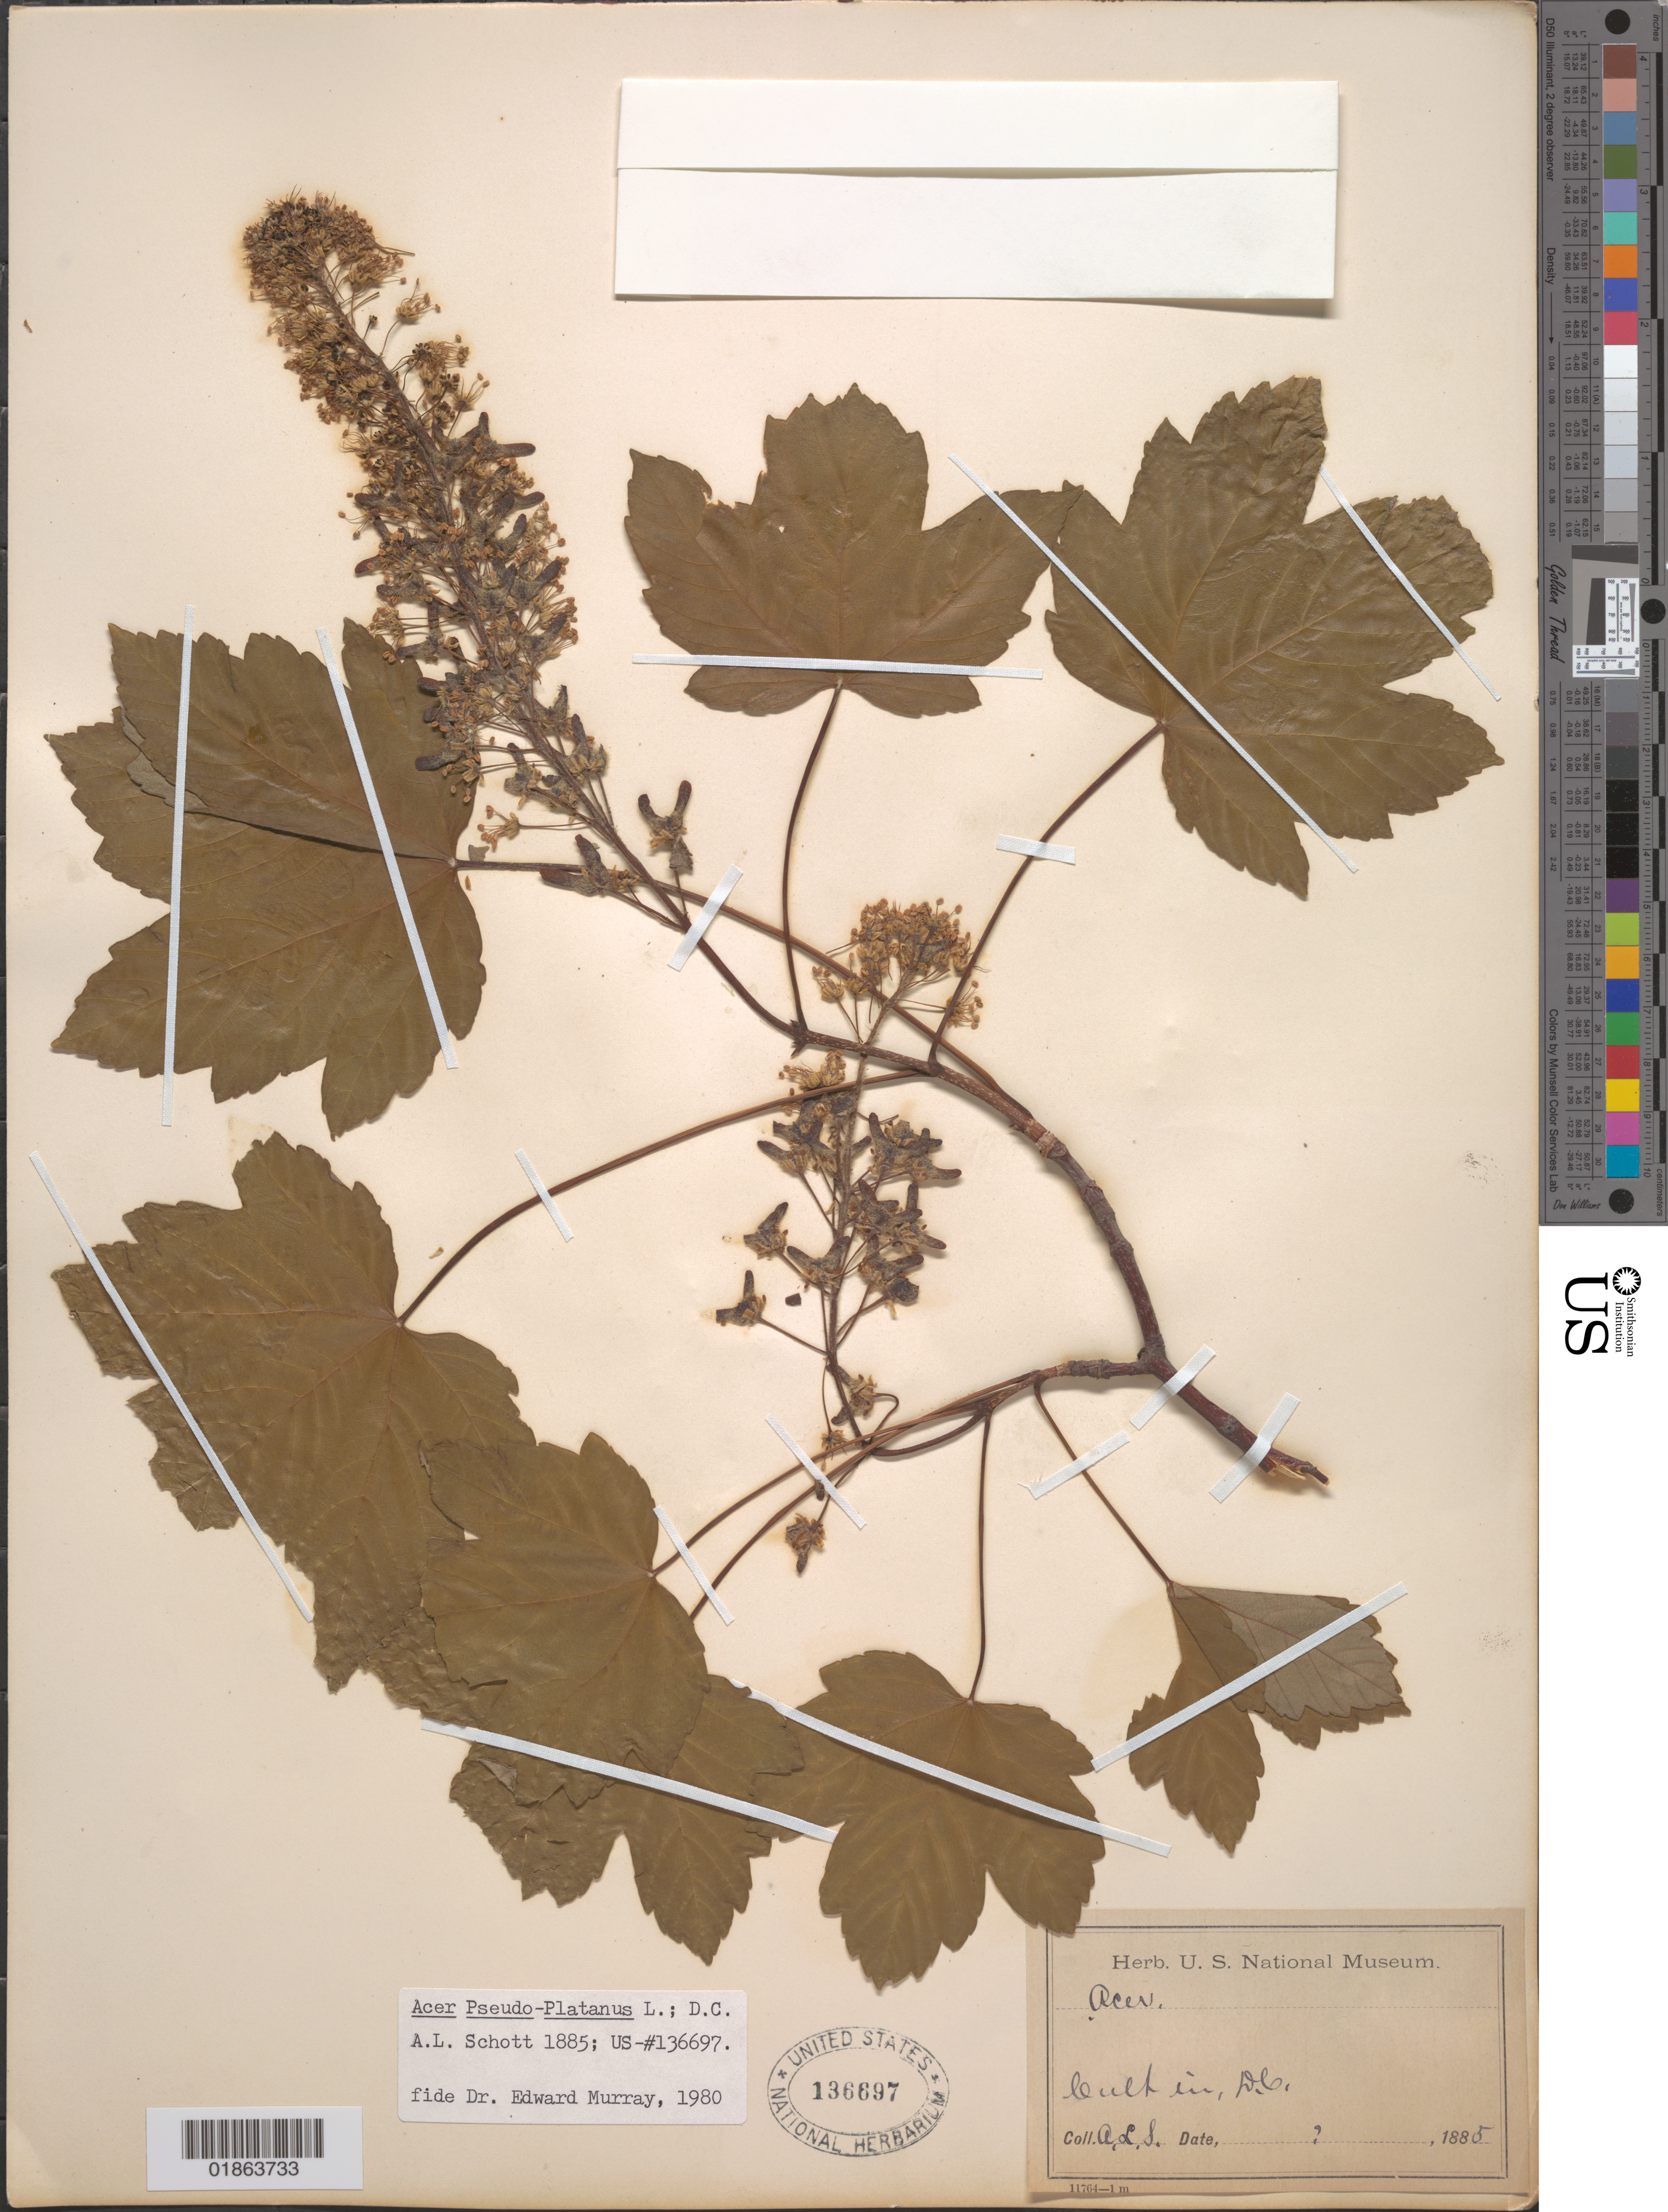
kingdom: Plantae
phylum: Tracheophyta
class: Magnoliopsida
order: Sapindales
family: Sapindaceae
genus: Acer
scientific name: Acer pseudoplatanus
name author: L.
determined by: Murray, Edward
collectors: A. L. Schott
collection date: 1885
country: United States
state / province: District of Columbia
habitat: Cultivated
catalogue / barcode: US 136697